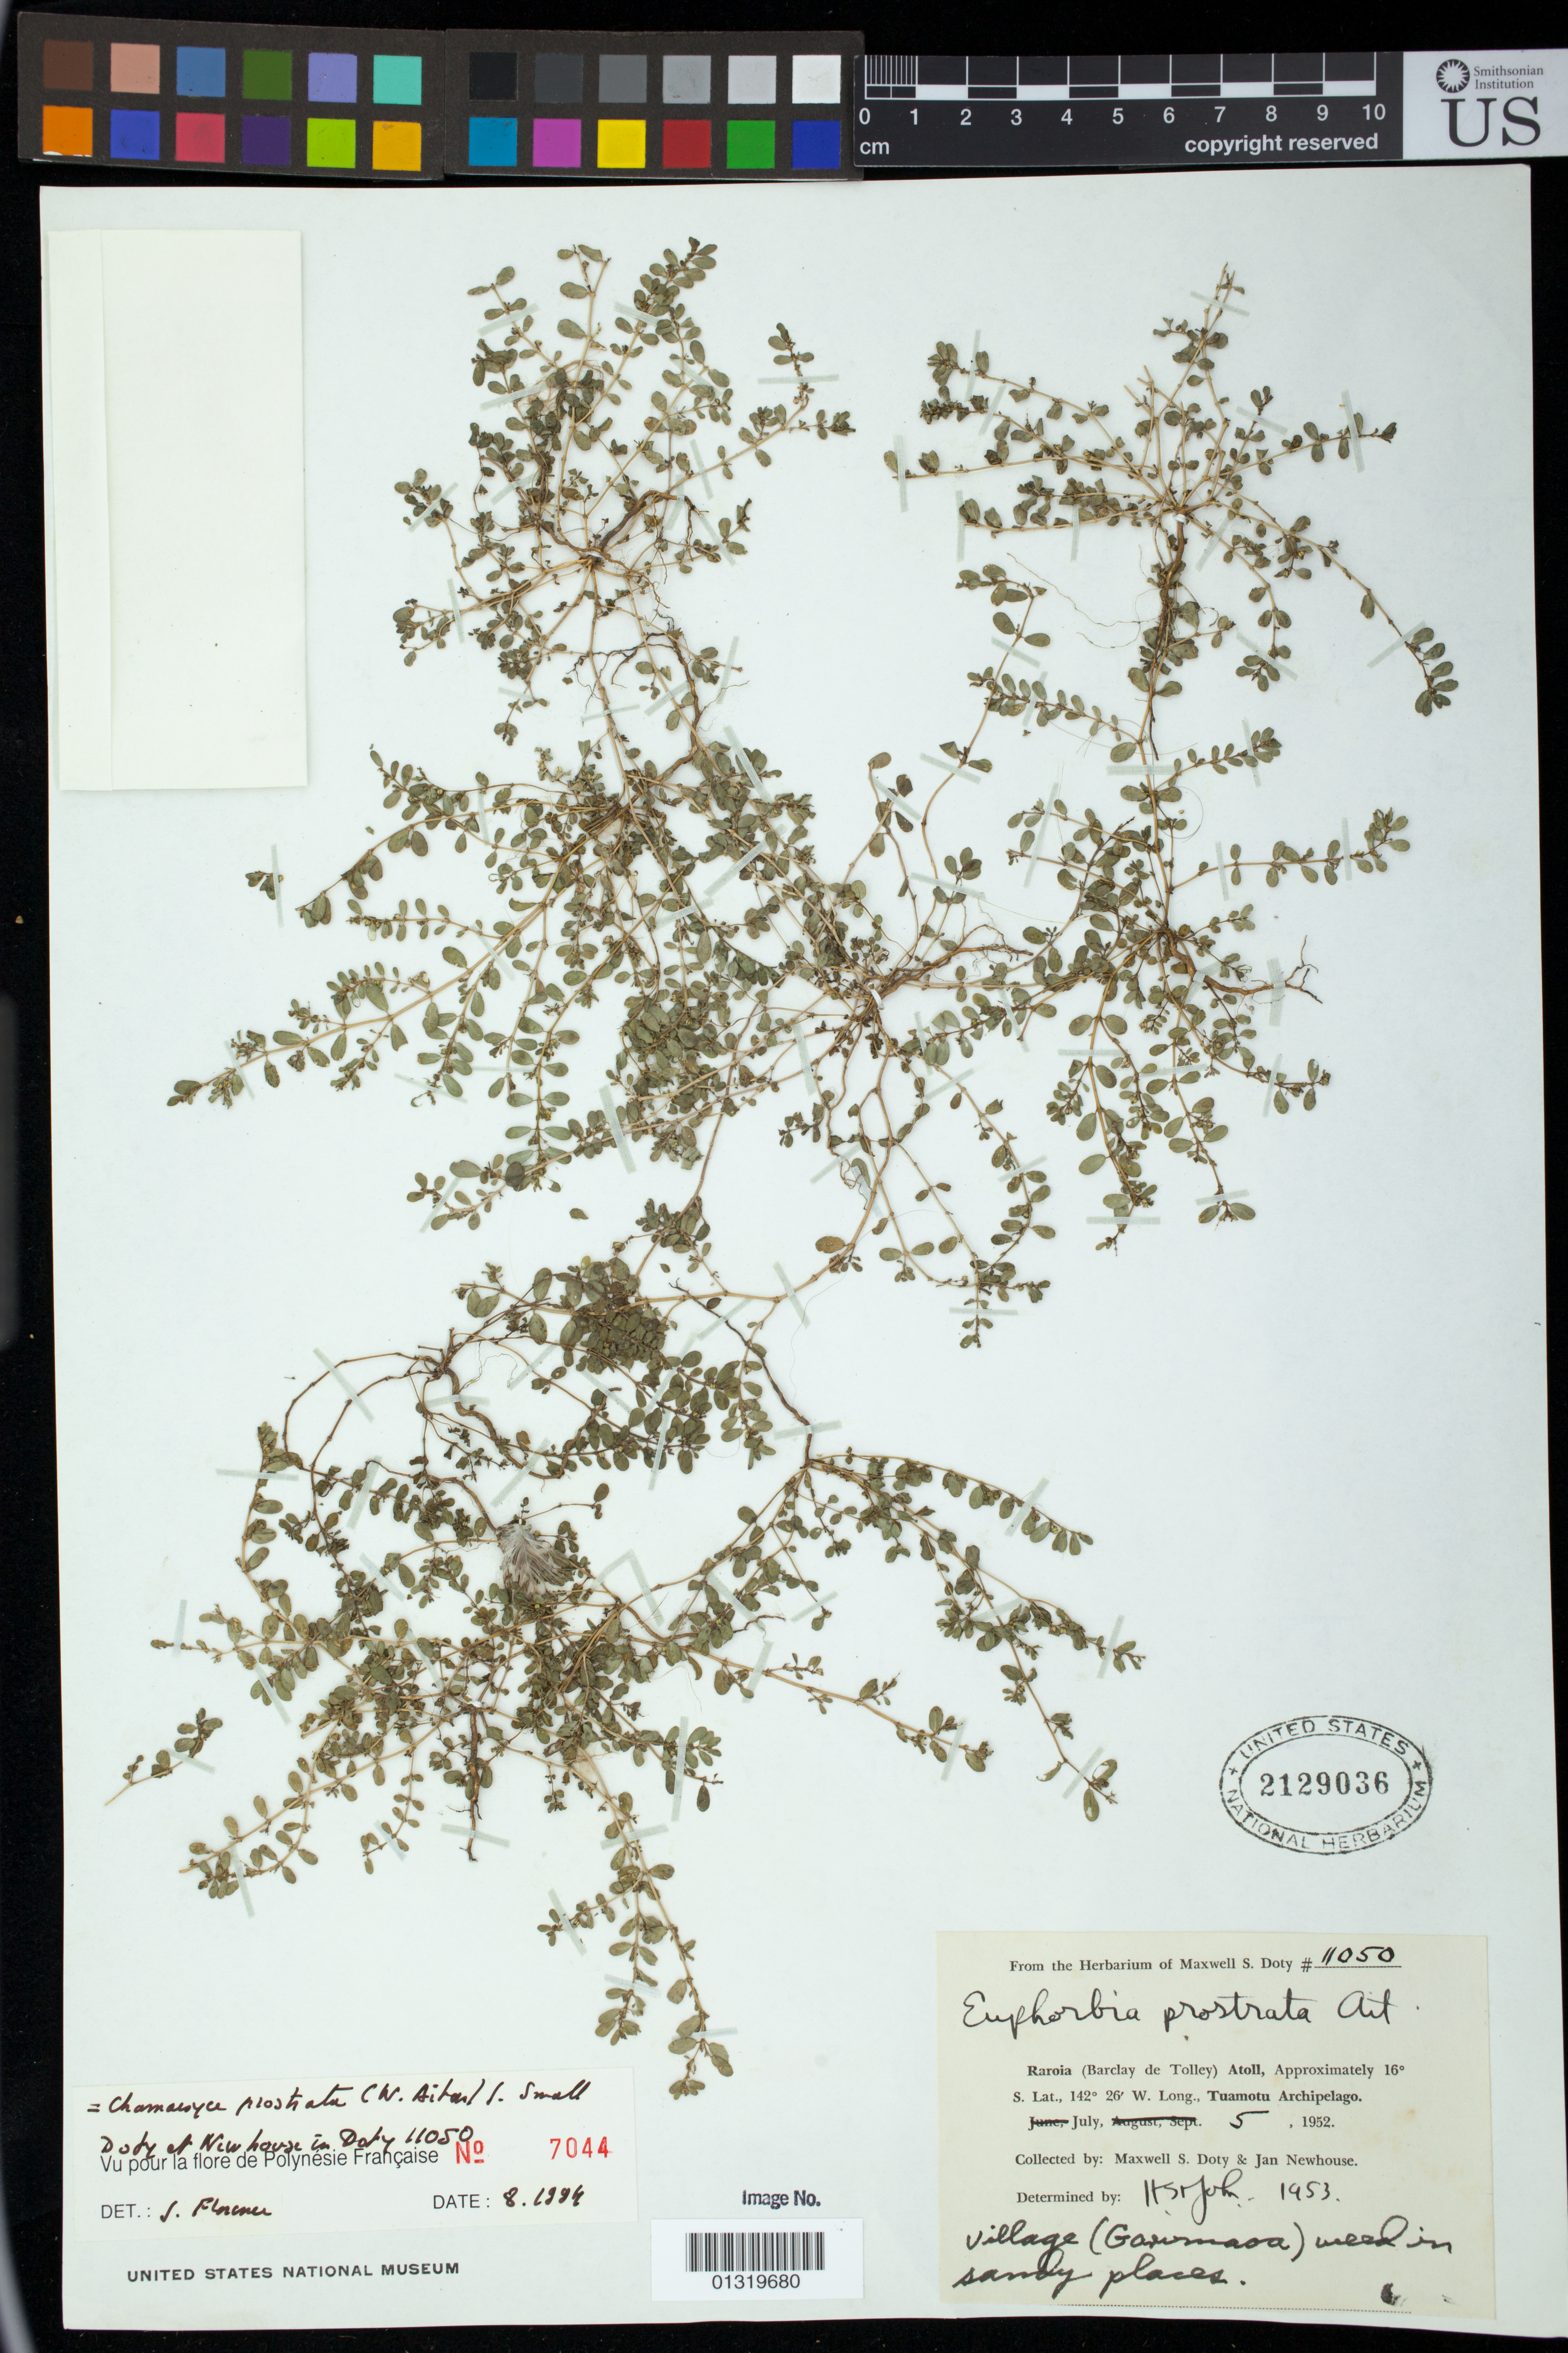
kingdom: Plantae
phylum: Tracheophyta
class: Magnoliopsida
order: Malpighiales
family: Euphorbiaceae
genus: Euphorbia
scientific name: Euphorbia prostrata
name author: Aiton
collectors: M. S. Doty & W. J. Newhouse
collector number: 11050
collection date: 1952-07-05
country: French Polynesia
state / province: Tuamotu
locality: Raroia (Barclay de Tolley) Atoll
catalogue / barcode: US 2129036